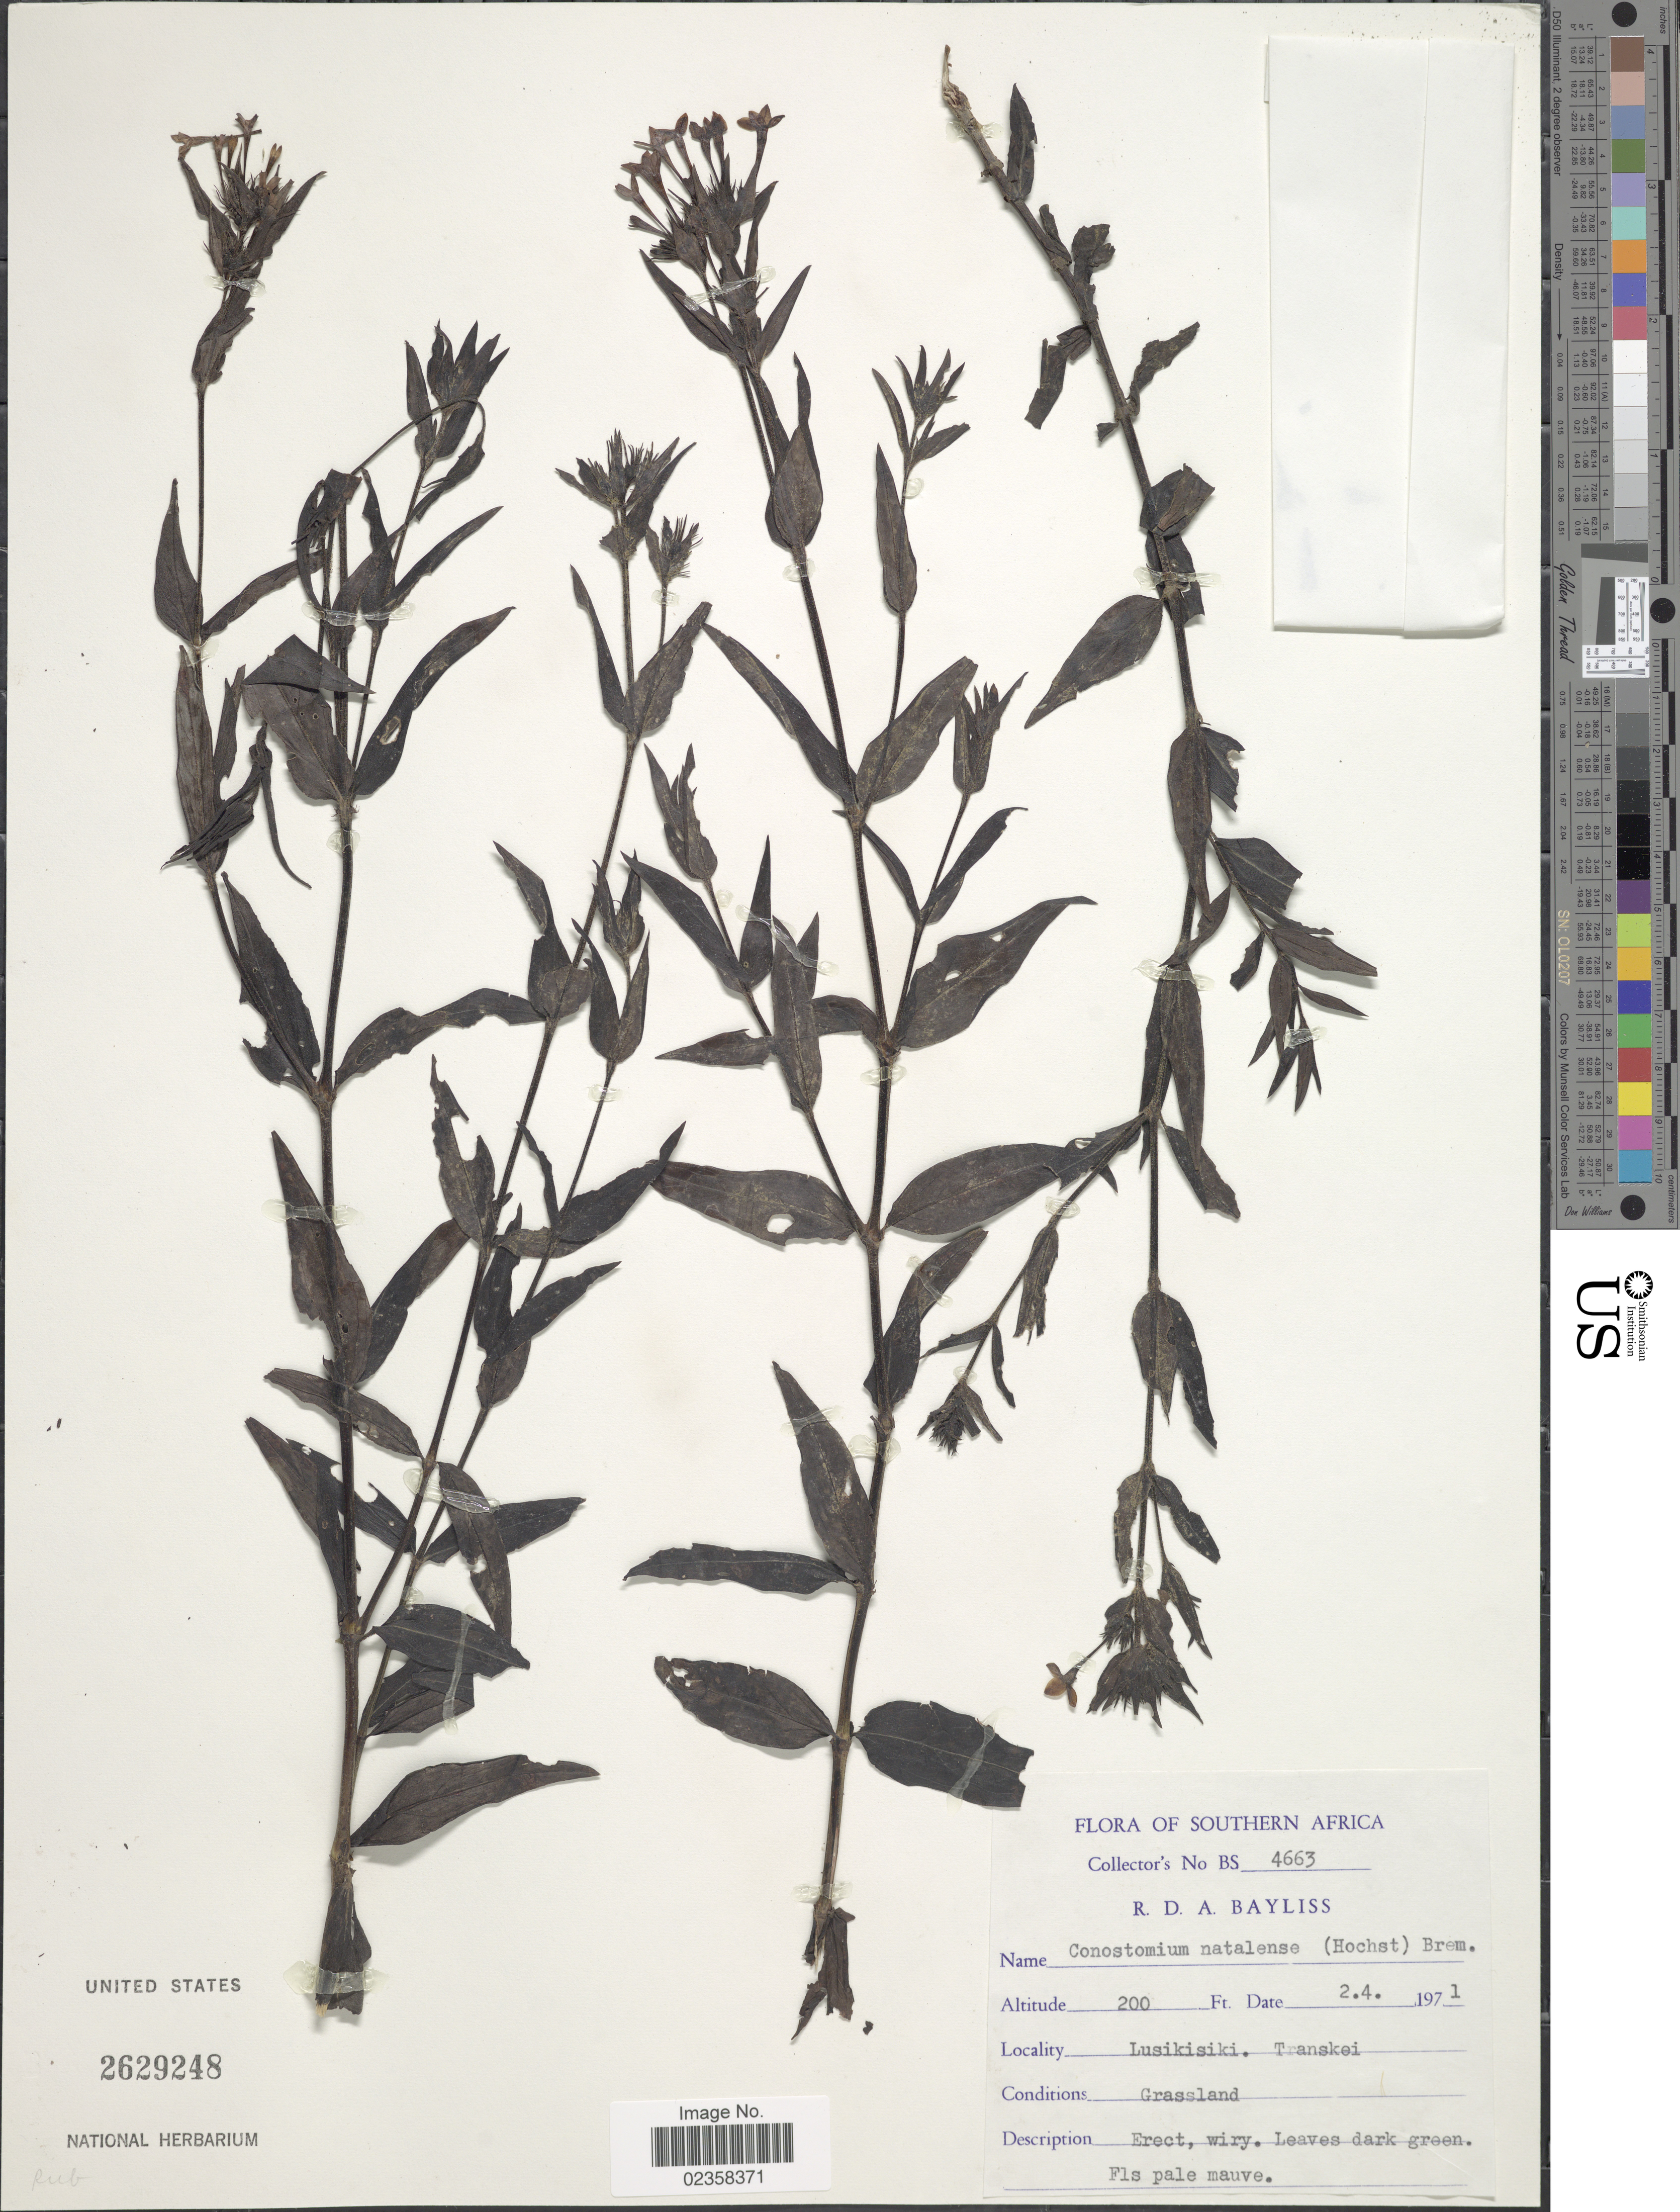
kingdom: Plantae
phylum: Tracheophyta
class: Magnoliopsida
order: Gentianales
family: Rubiaceae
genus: Conostomium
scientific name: Conostomium natalense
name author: (Hochst.) Bremek.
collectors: R. Bayliss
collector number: BS4663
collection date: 1971-04-02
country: South Africa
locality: Lusikisiki. Transkei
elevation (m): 61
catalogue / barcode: US 2629248